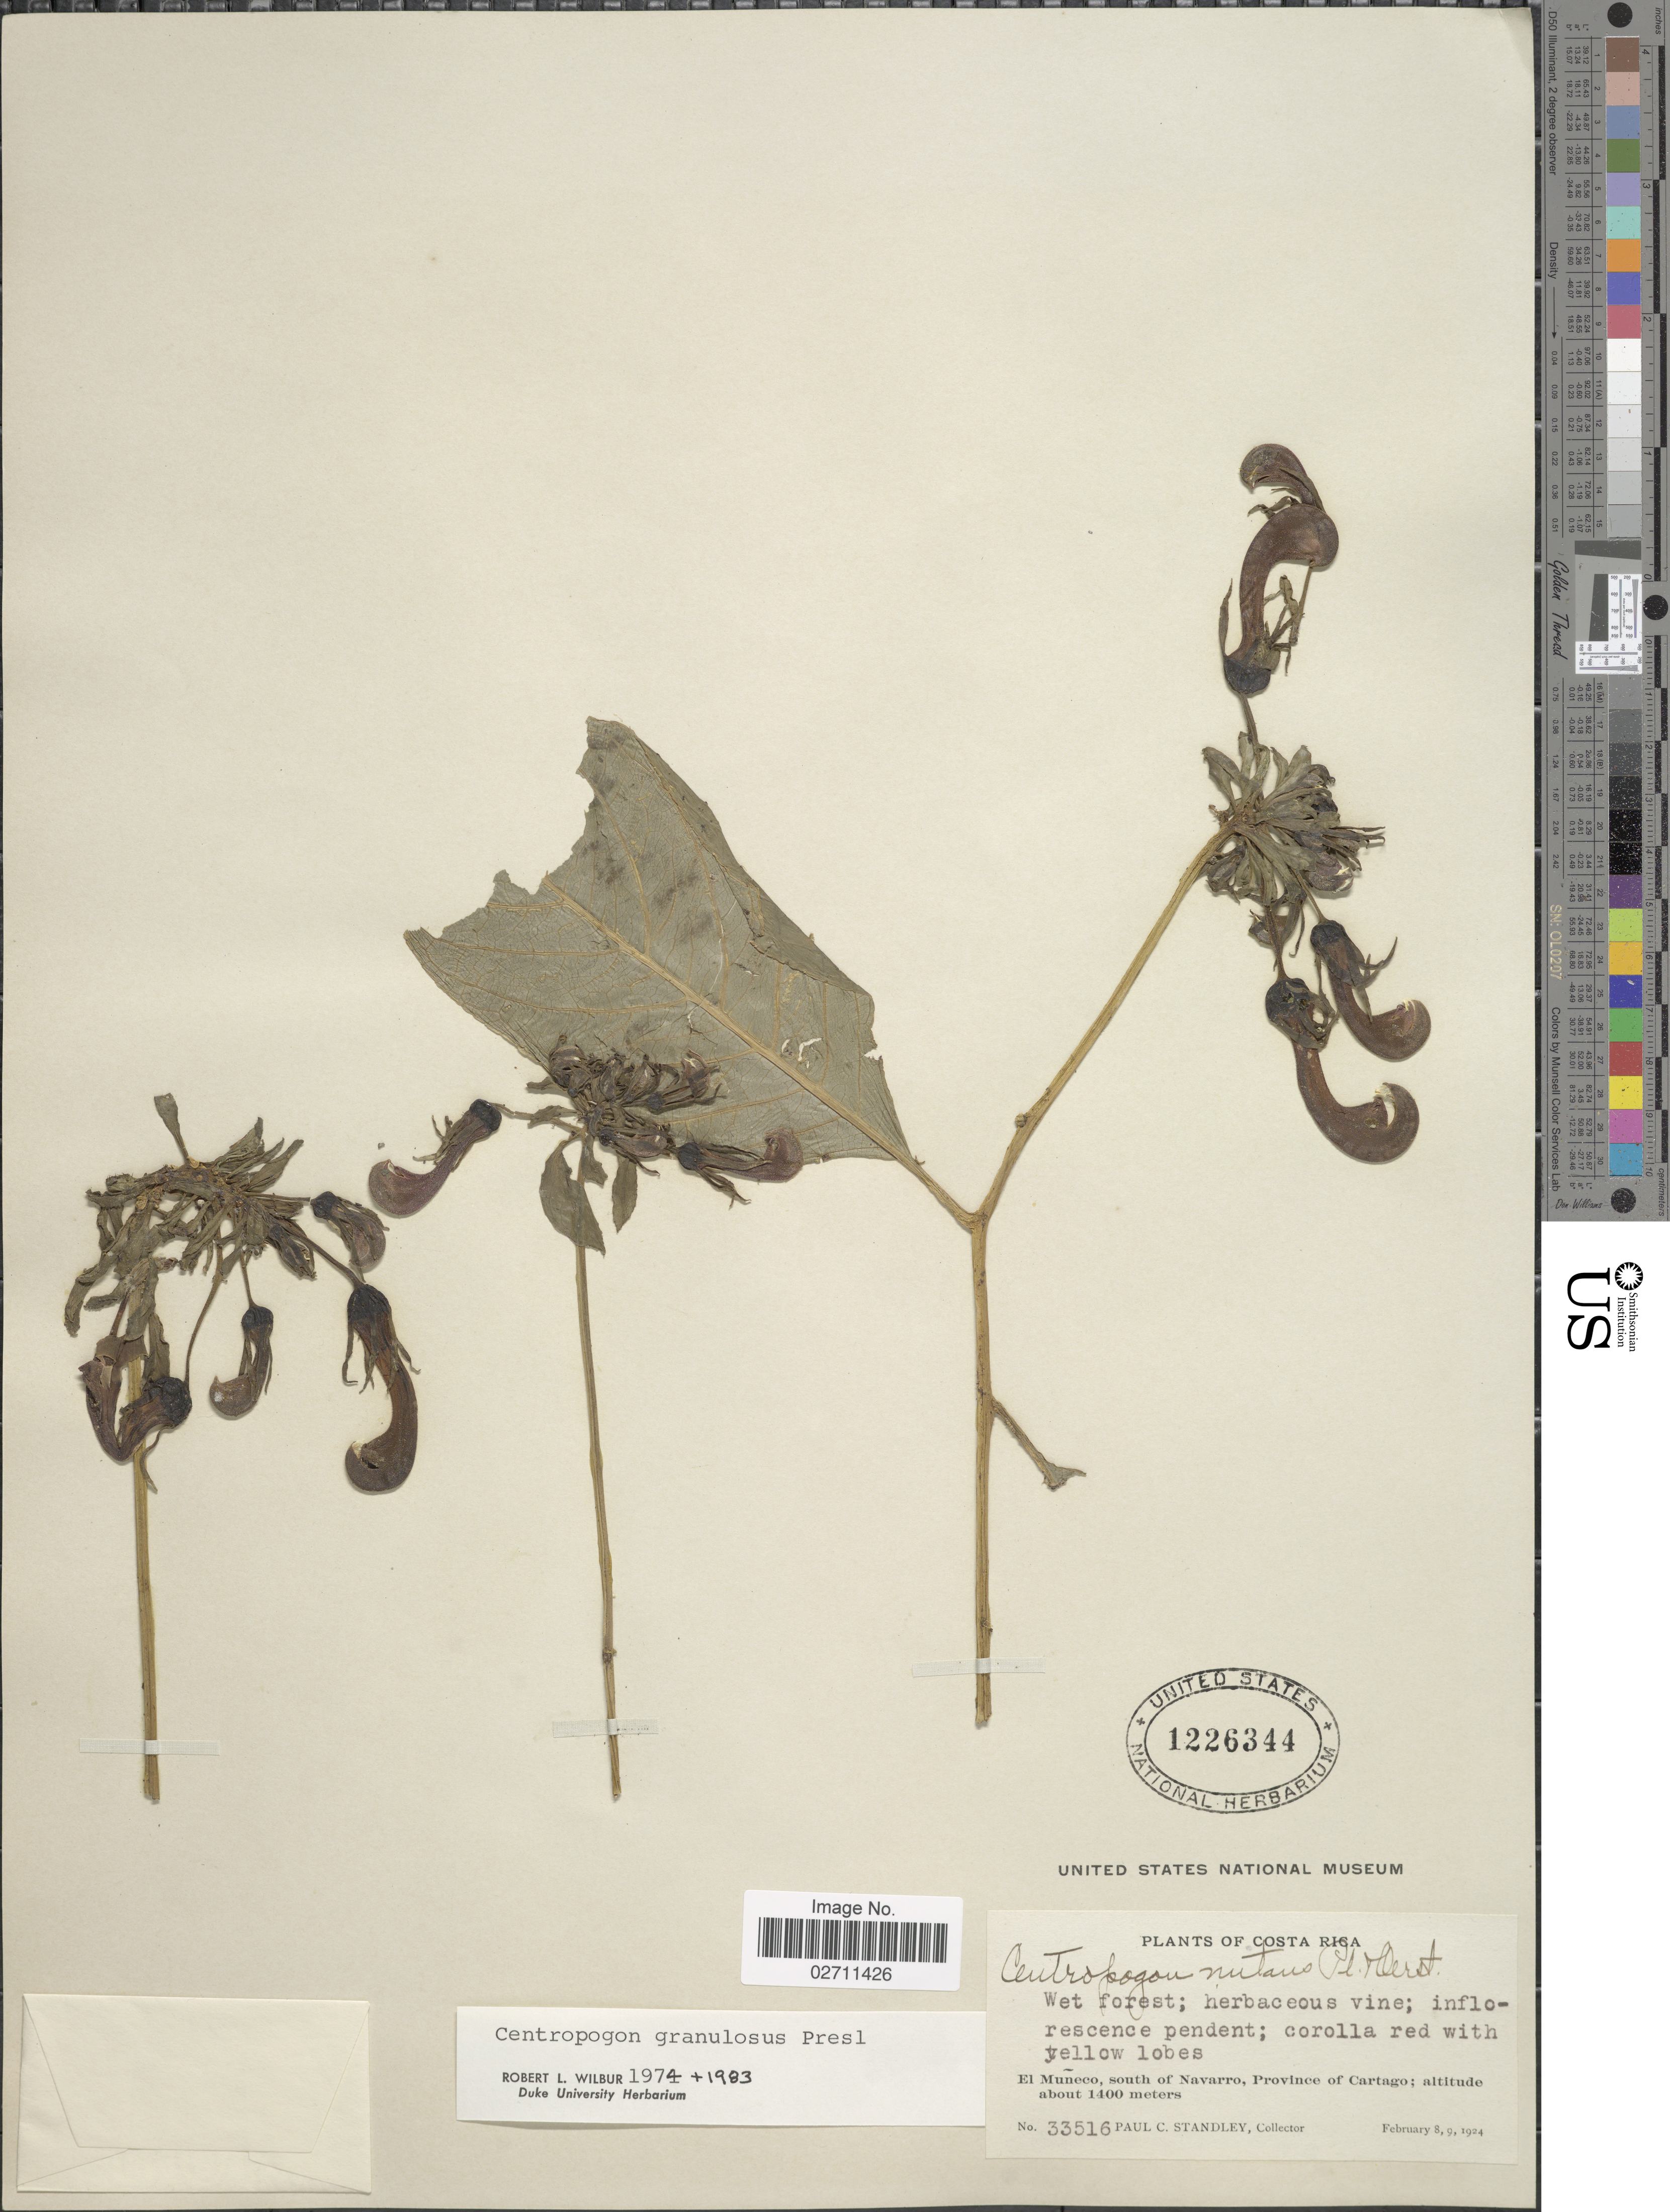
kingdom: Plantae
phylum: Tracheophyta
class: Magnoliopsida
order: Asterales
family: Campanulaceae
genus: Centropogon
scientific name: Centropogon granulosus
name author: C. Presl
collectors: P. C. Standley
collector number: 33516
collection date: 1924-02-08/1924-02-09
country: Costa Rica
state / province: Cartago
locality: El Muneco, south of Navarro.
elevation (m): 1400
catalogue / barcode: US 1226344